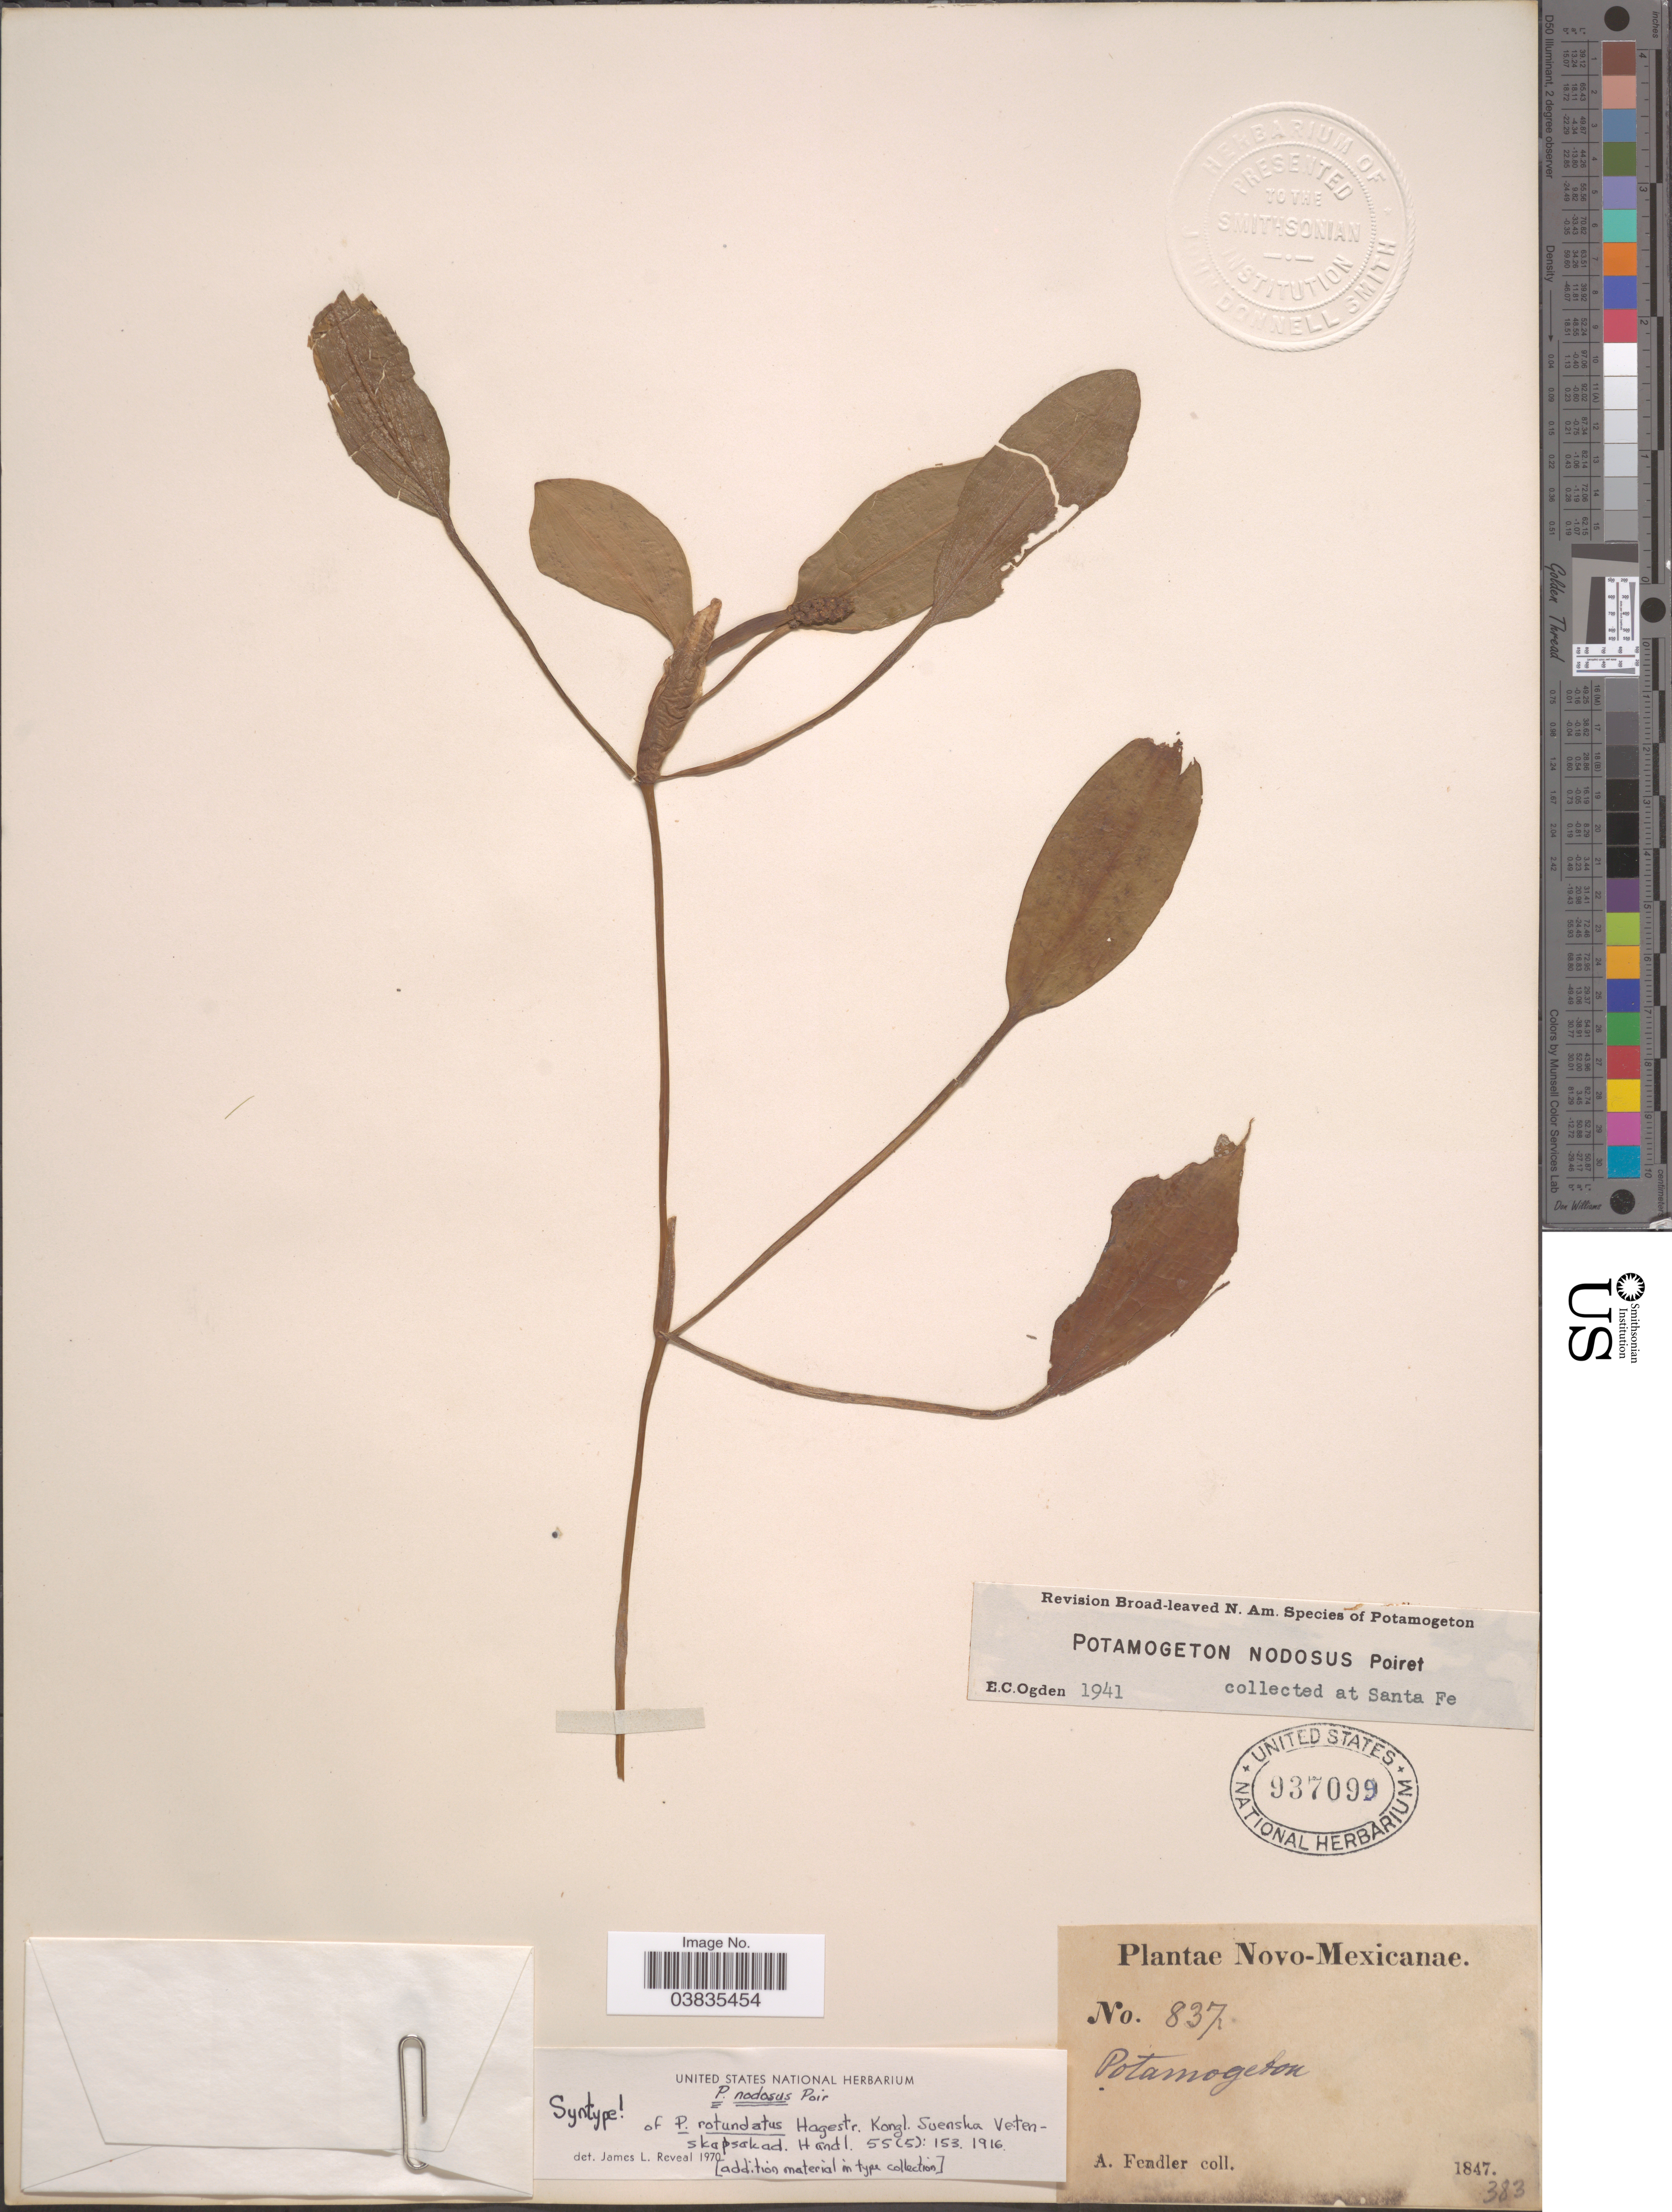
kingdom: Plantae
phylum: Tracheophyta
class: Liliopsida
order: Alismatales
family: Potamogetonaceae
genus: Potamogeton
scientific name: Potamogeton nodosus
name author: Poir.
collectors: A. Fendler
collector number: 837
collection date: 1847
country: United States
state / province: New Mexico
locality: Novo-Mexicanae.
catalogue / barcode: US 937099